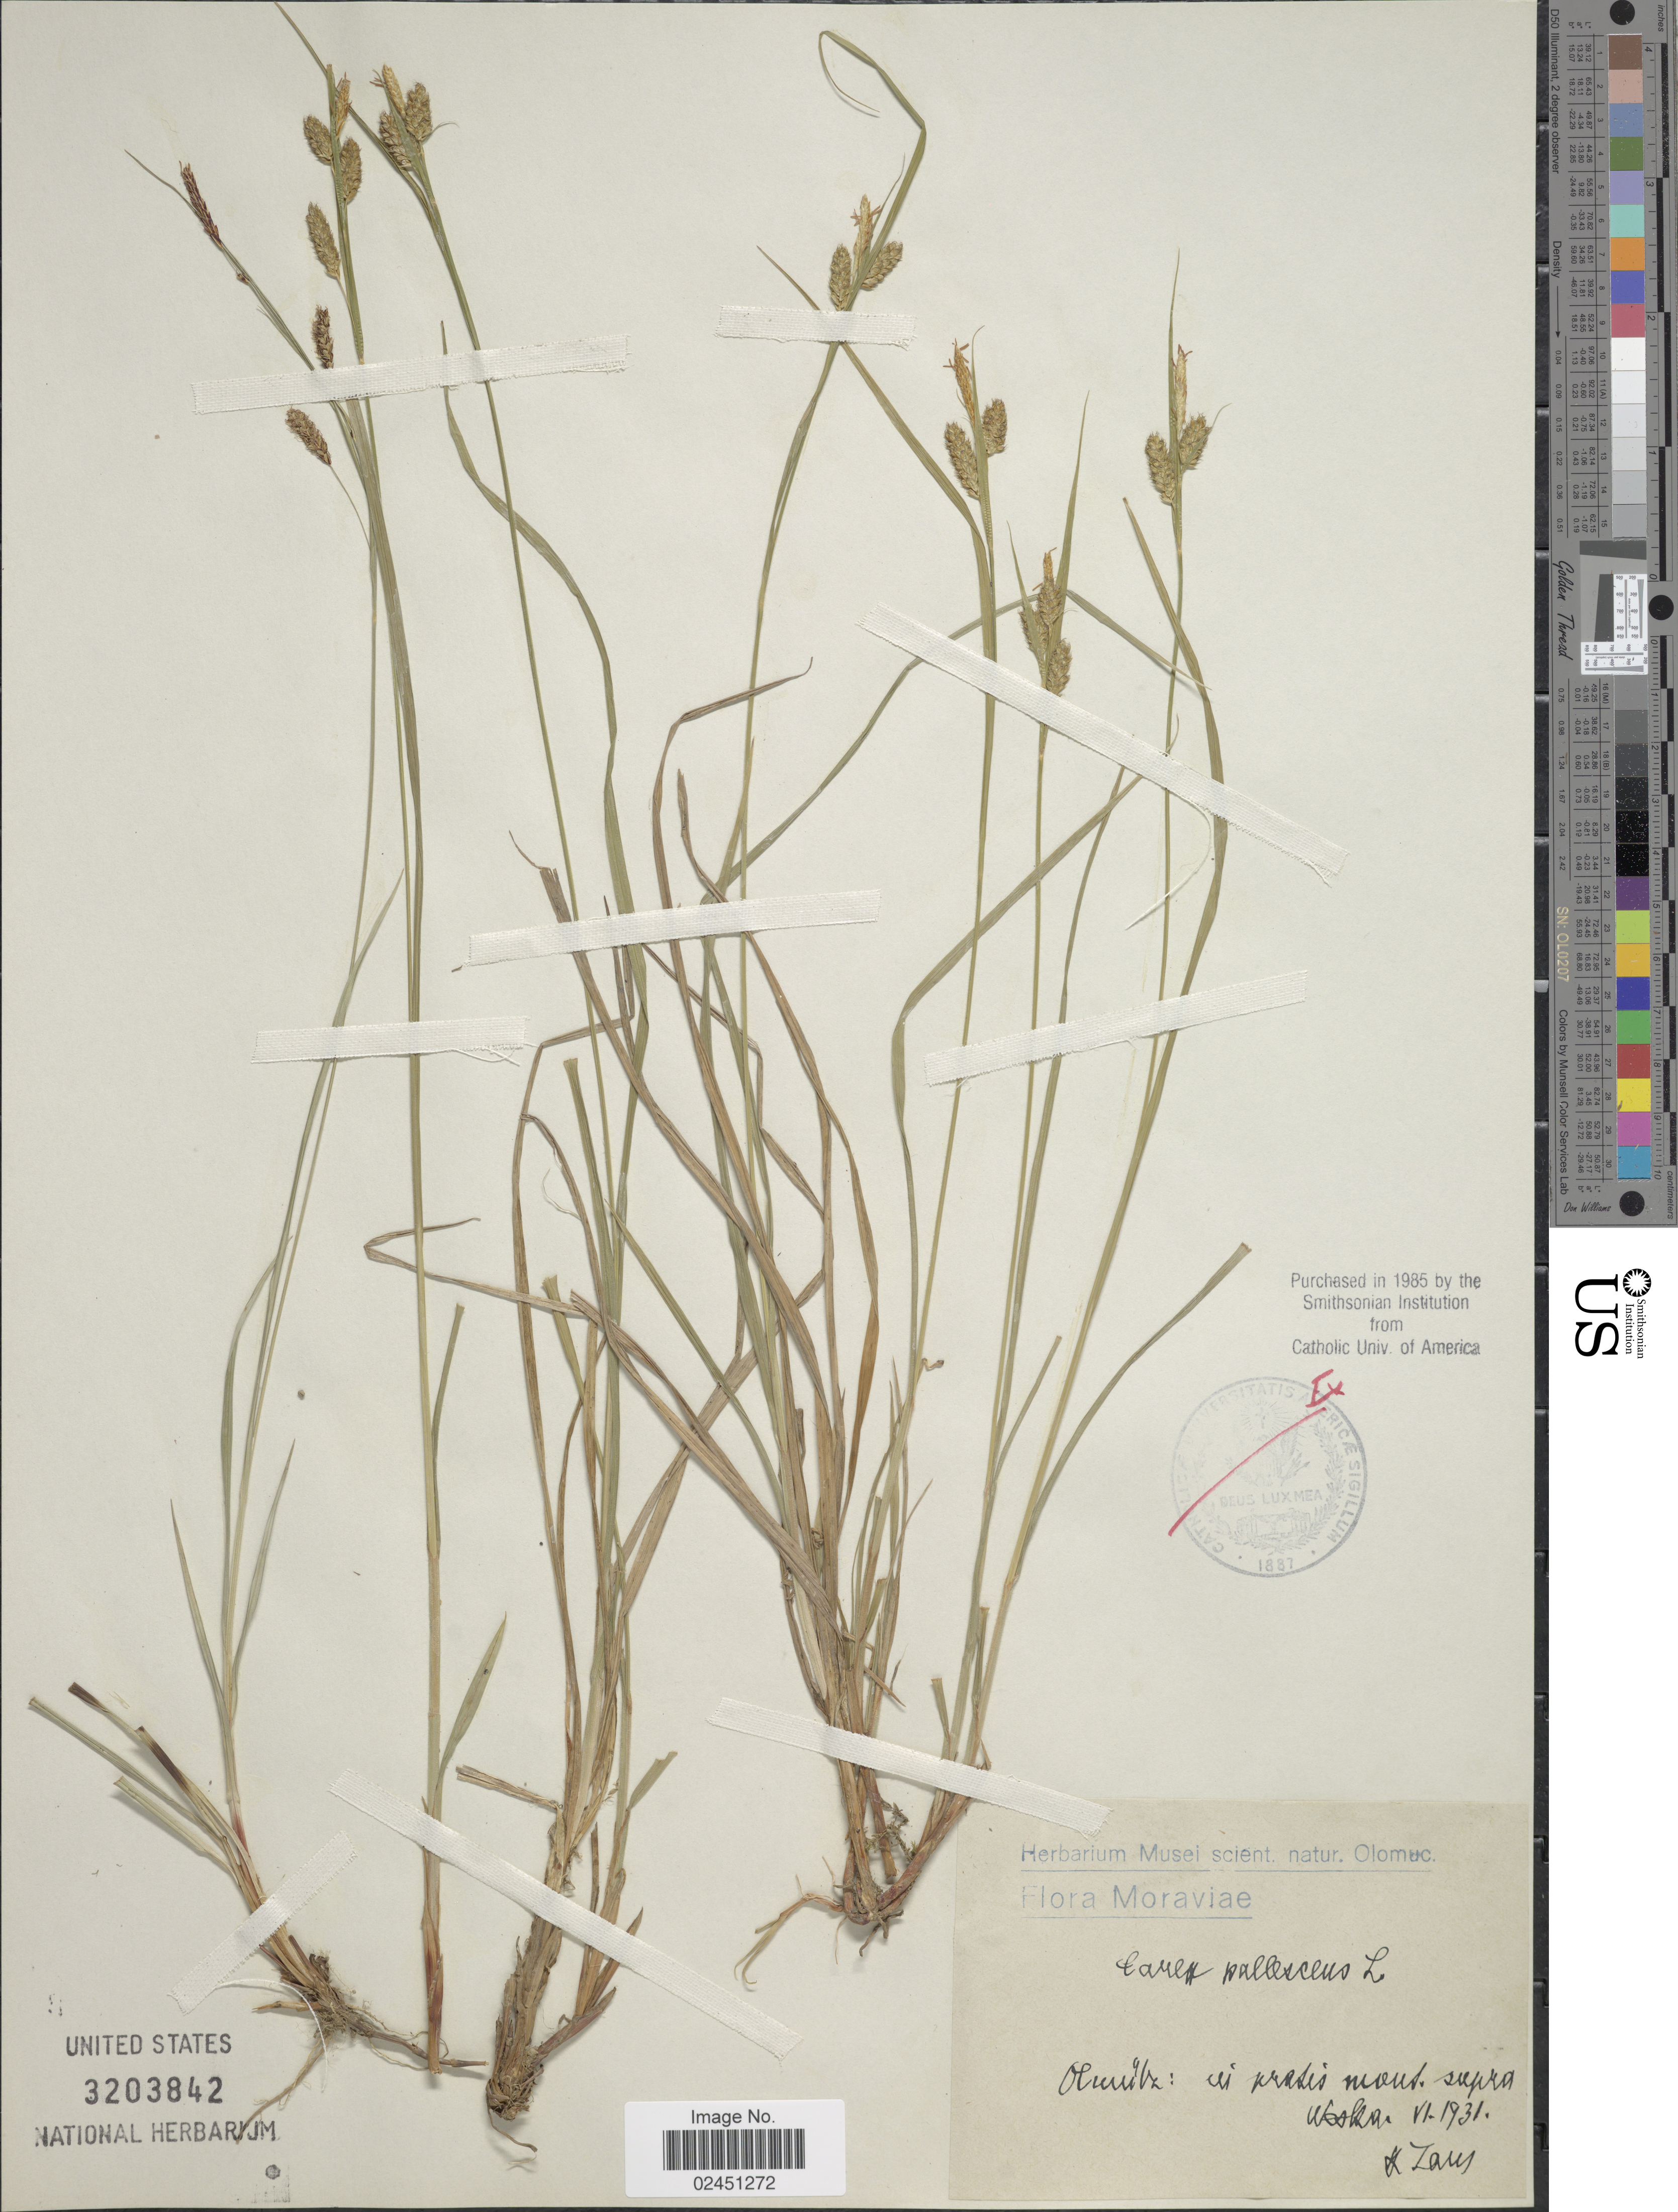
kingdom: Plantae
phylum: Tracheophyta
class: Liliopsida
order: Poales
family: Cyperaceae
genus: Carex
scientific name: Carex pallescens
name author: L.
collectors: H. Laus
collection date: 1931-06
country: Czechia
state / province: Olomouc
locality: Moraviae. Olmutz: in pratis mont. supra Ubska [interpreted]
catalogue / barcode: US 3203842